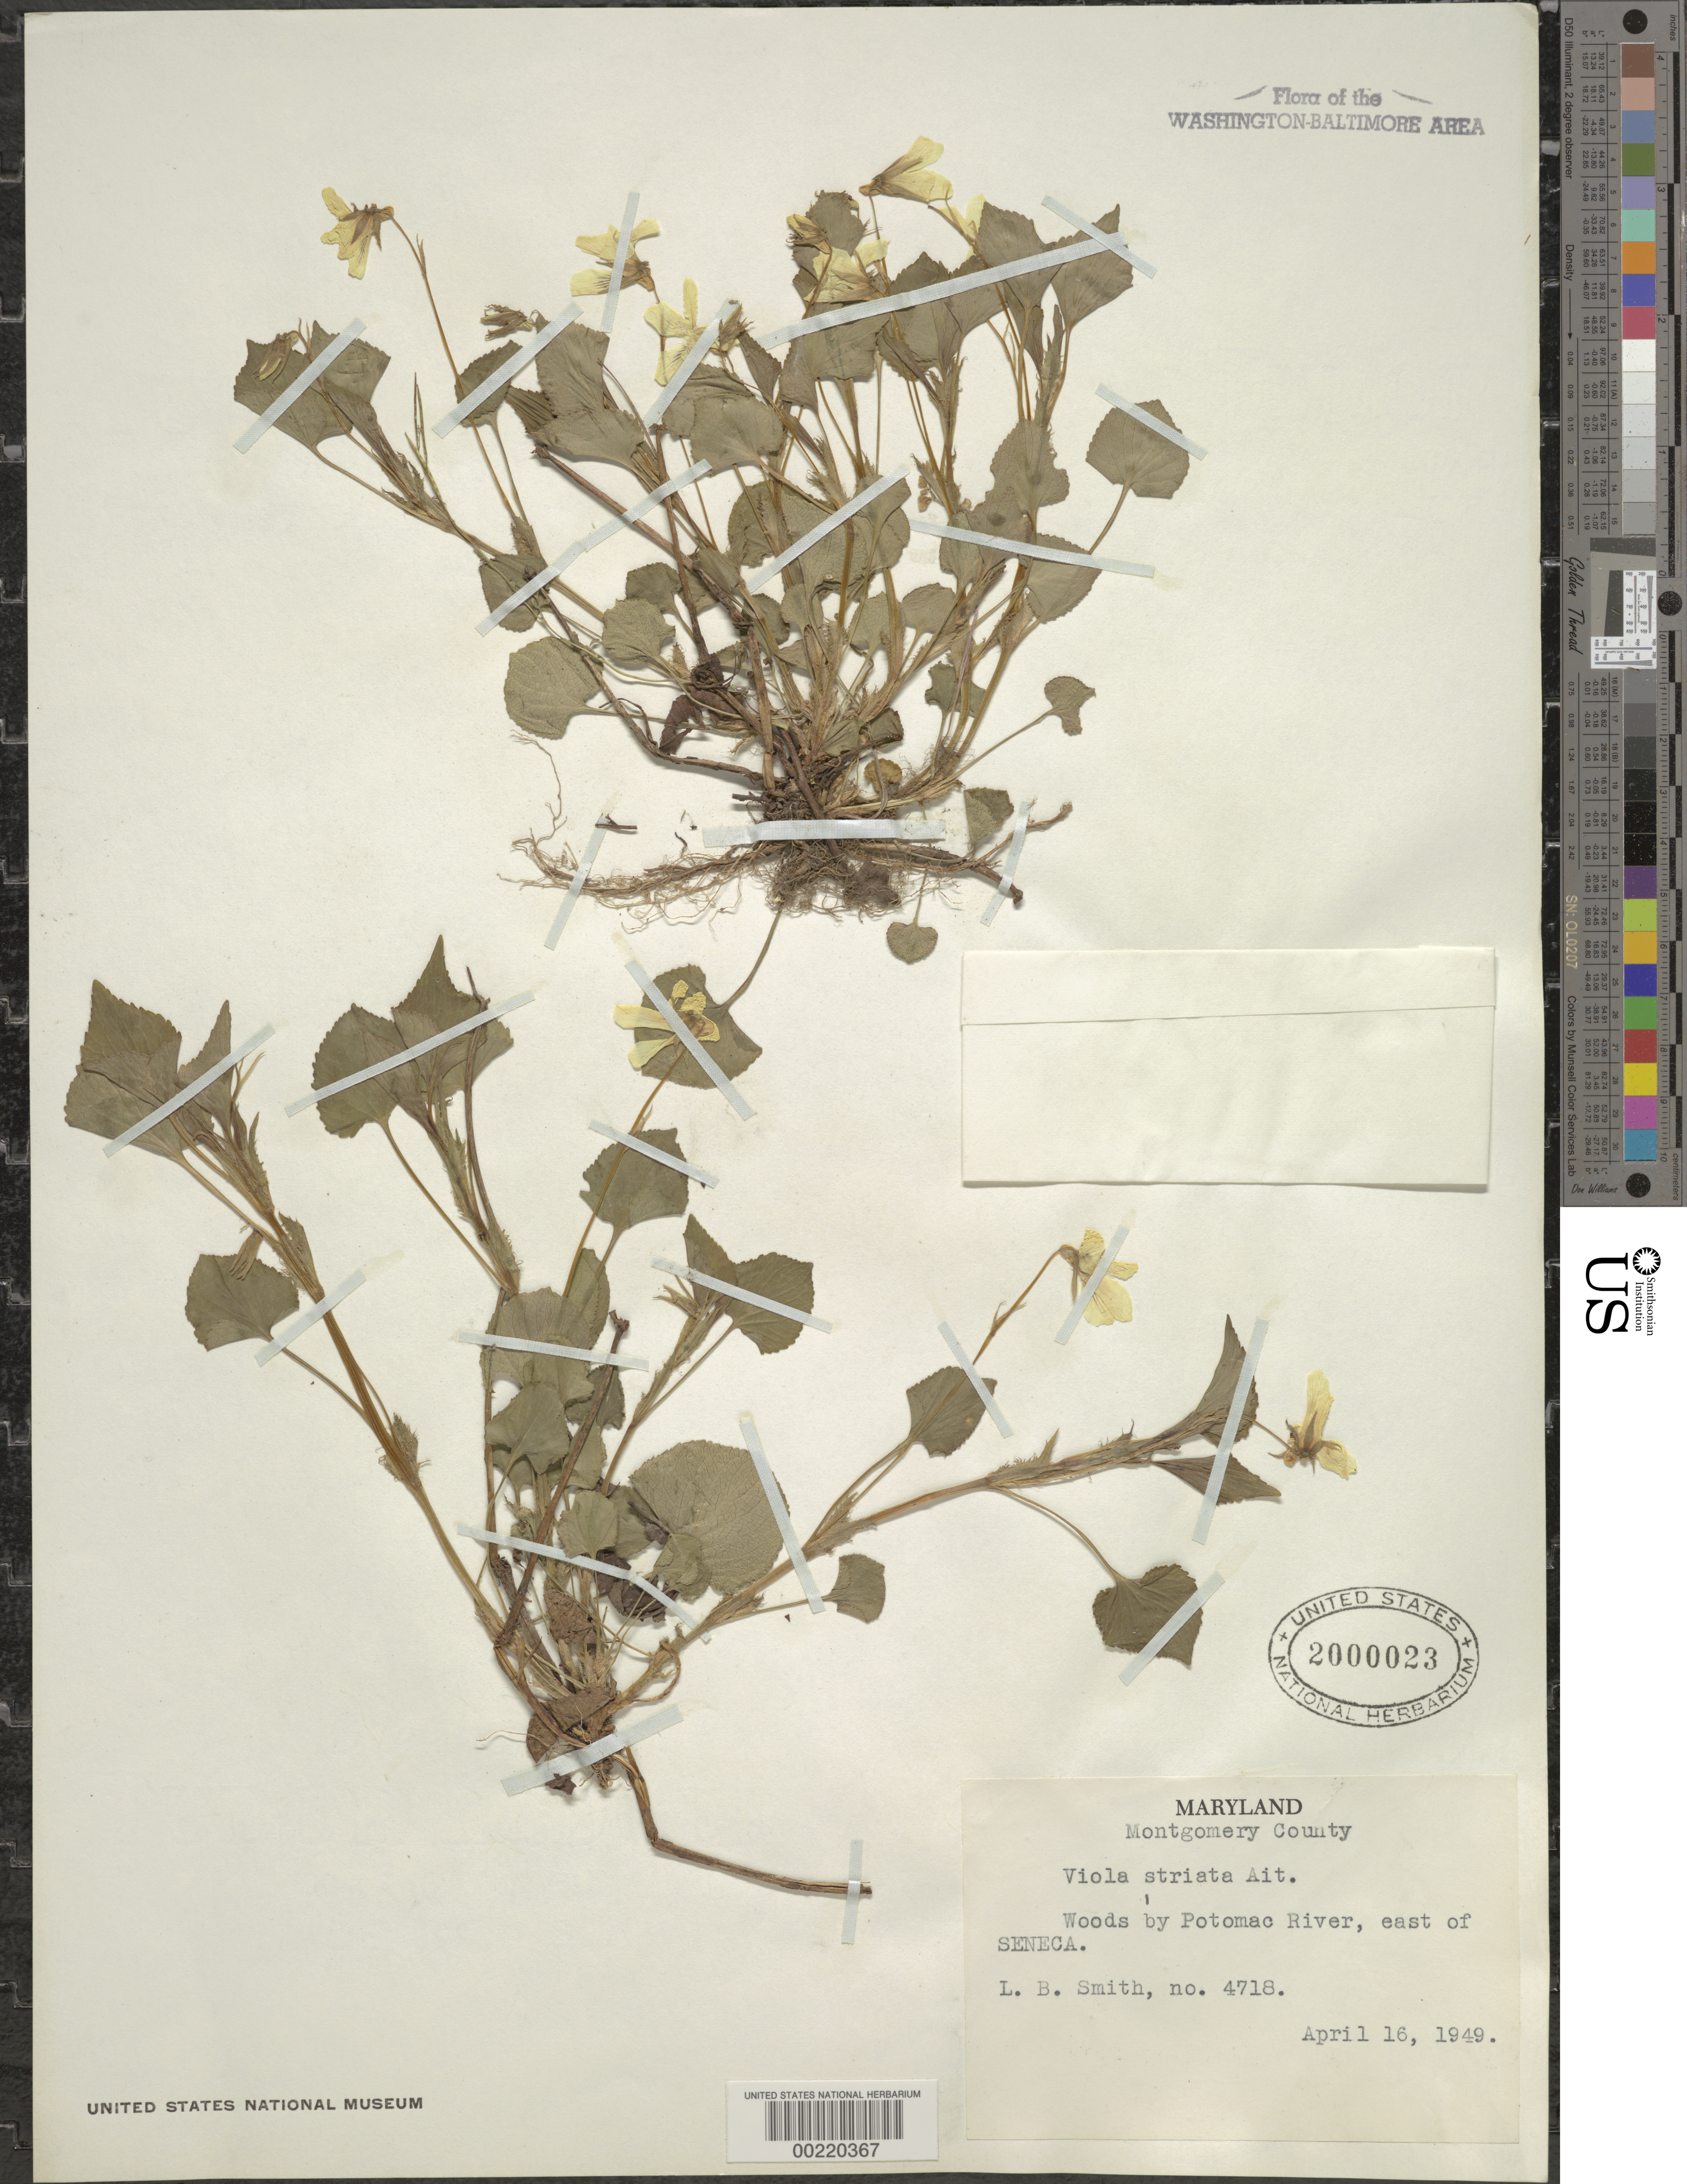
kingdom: Plantae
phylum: Tracheophyta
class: Magnoliopsida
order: Malpighiales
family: Violaceae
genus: Viola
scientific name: Viola striata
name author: Aiton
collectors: L. Smith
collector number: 4718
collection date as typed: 16 Apr 1949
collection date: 1949-04-16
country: United States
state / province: Maryland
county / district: Montgomery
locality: Potomac River, east of Seneca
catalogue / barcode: US 2000023